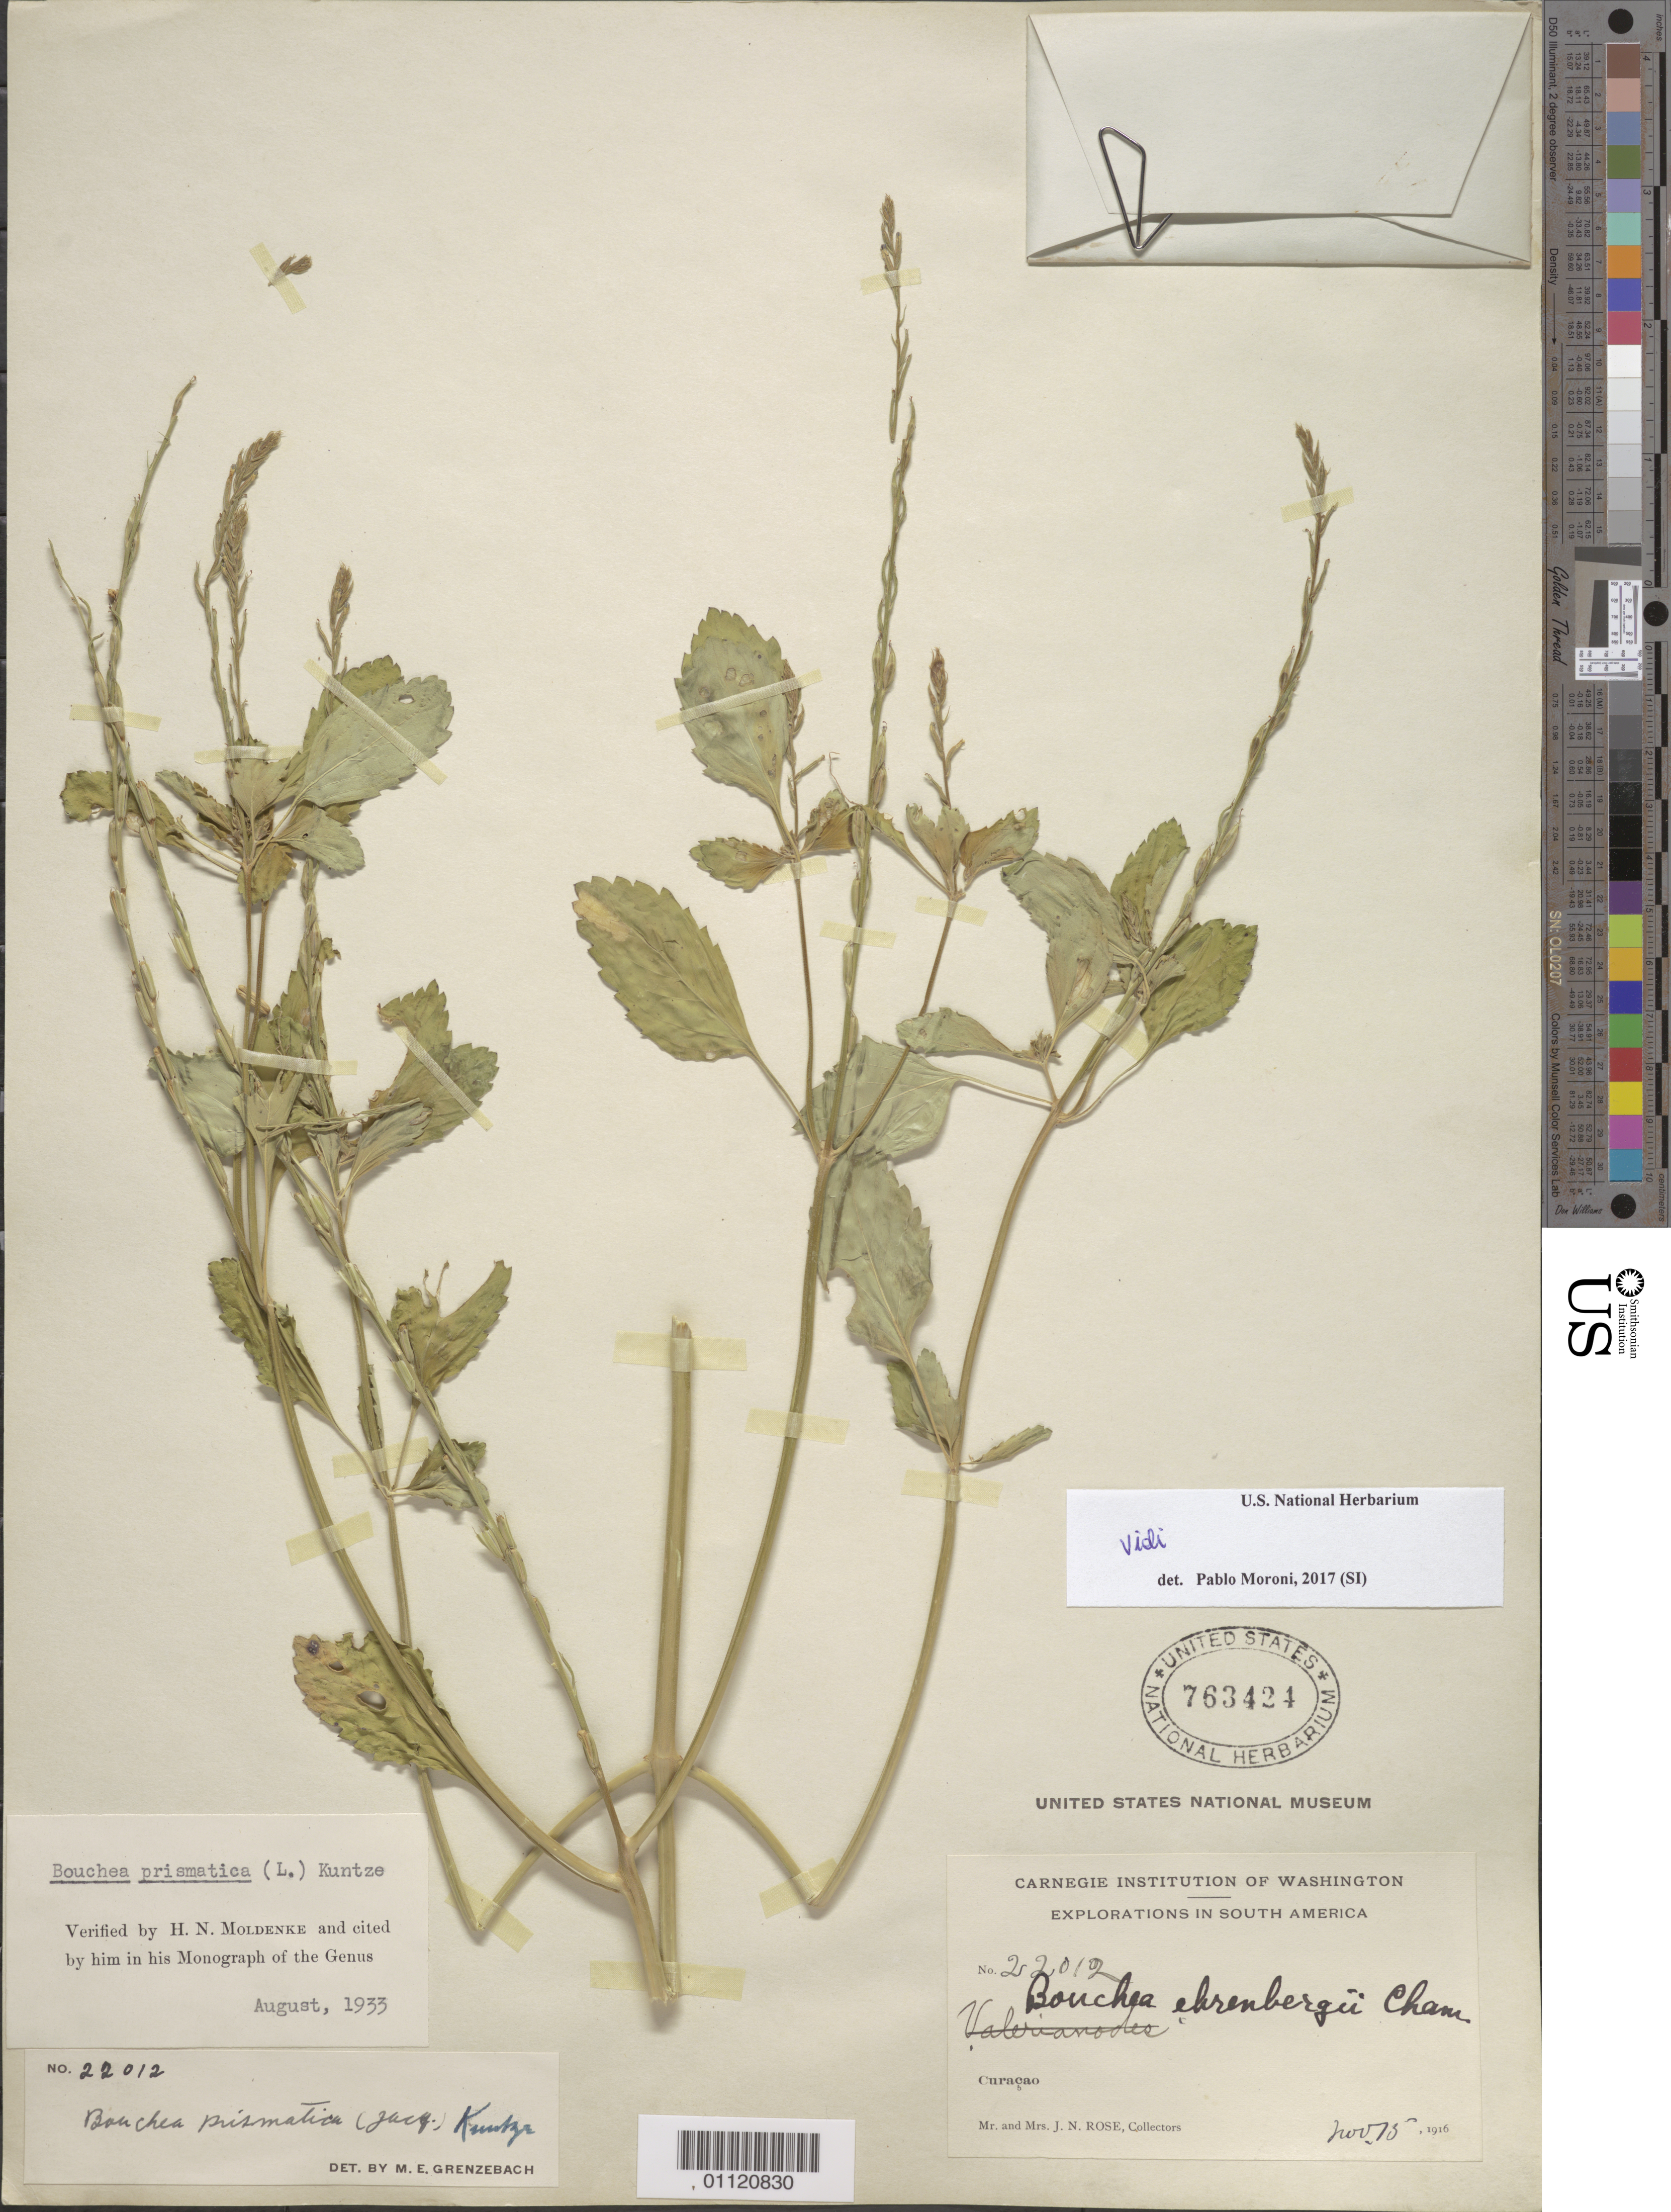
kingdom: Plantae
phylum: Tracheophyta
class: Magnoliopsida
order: Lamiales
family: Verbenaceae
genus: Bouchea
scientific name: Bouchea prismatica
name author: (L.) Kuntze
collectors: J. N. Rose & L. B. Rose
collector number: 22012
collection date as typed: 15 Nov 1916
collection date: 1916-11-15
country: Curaçao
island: Curaçao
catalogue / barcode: US 763424